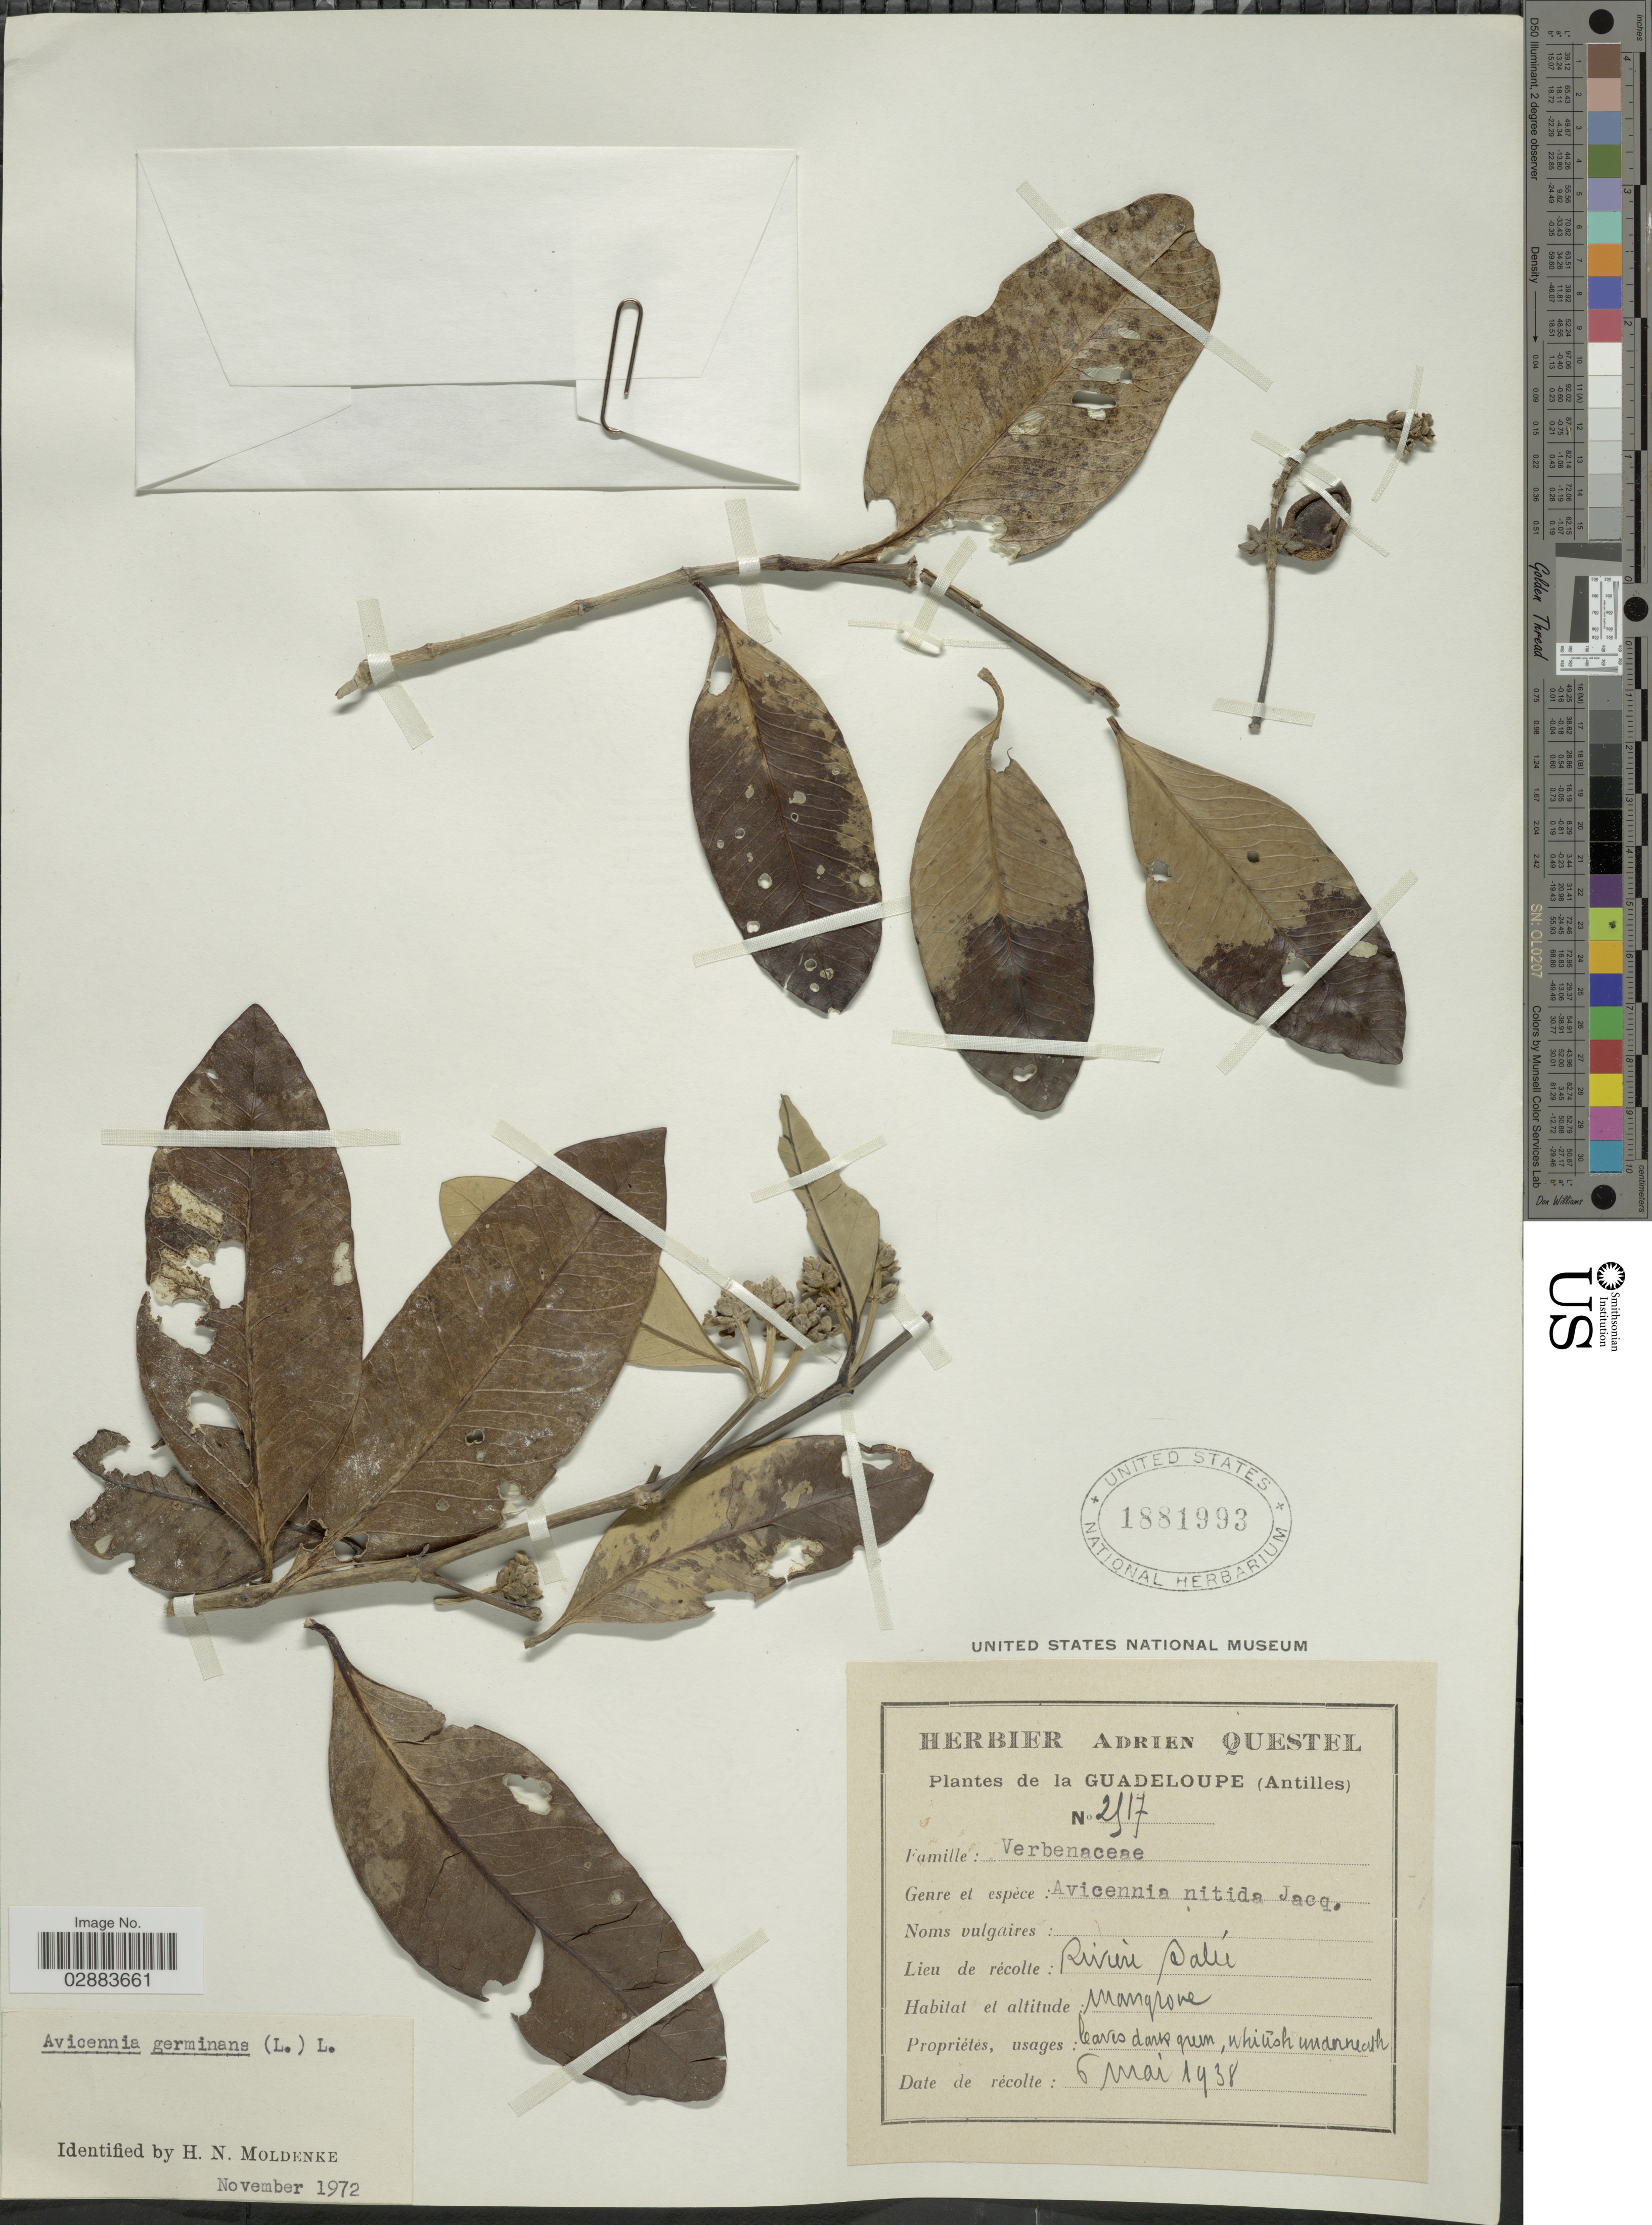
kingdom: Plantae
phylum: Tracheophyta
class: Magnoliopsida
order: Lamiales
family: Acanthaceae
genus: Avicennia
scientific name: Avicennia germinans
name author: (L.) L.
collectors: A. Questel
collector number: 2517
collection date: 1938-05-06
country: Guadeloupe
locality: Antilles. Rivière Salée.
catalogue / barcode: US 1881993